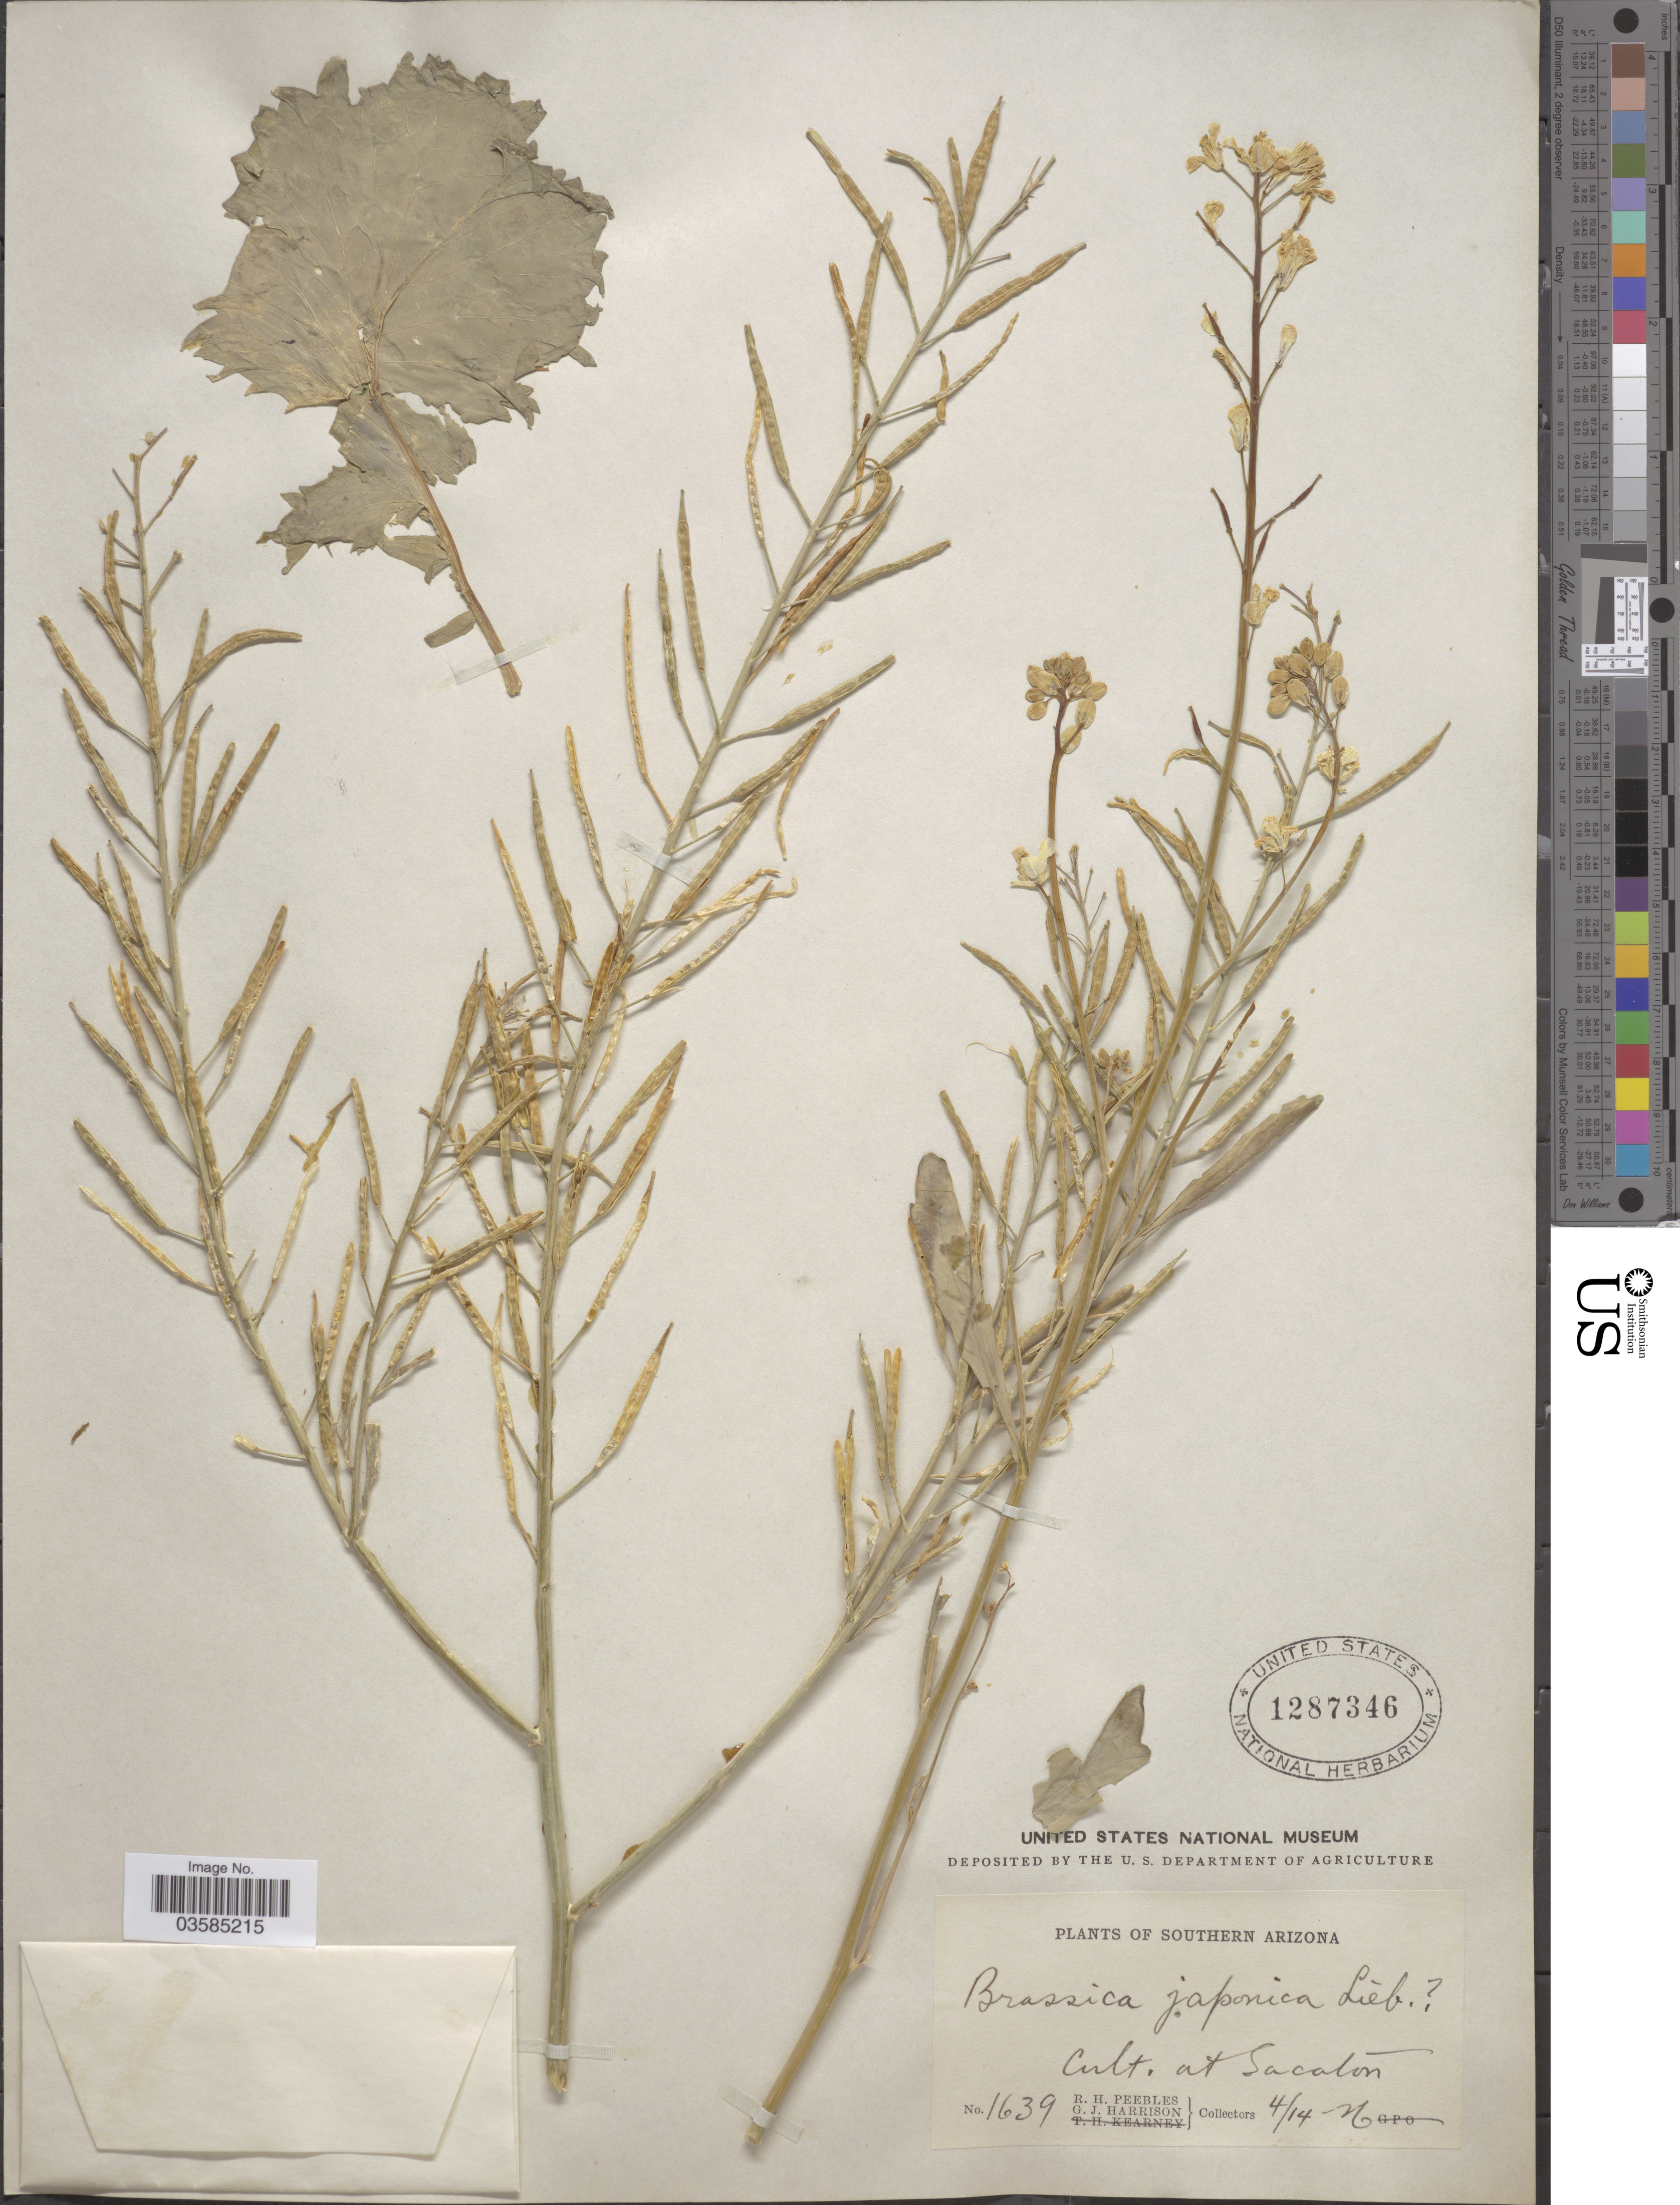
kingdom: Plantae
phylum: Tracheophyta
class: Magnoliopsida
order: Brassicales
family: Brassicaceae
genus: Brassica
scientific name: Brassica japonica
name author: (Thunb.) Siebold ex Miq.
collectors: R. H. Peebles & G. J. Harrison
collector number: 1639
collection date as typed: Transcribed d/m/y: 14/4/26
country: United States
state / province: Arizona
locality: Southern Arizona. Sacaton.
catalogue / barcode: US 1287346